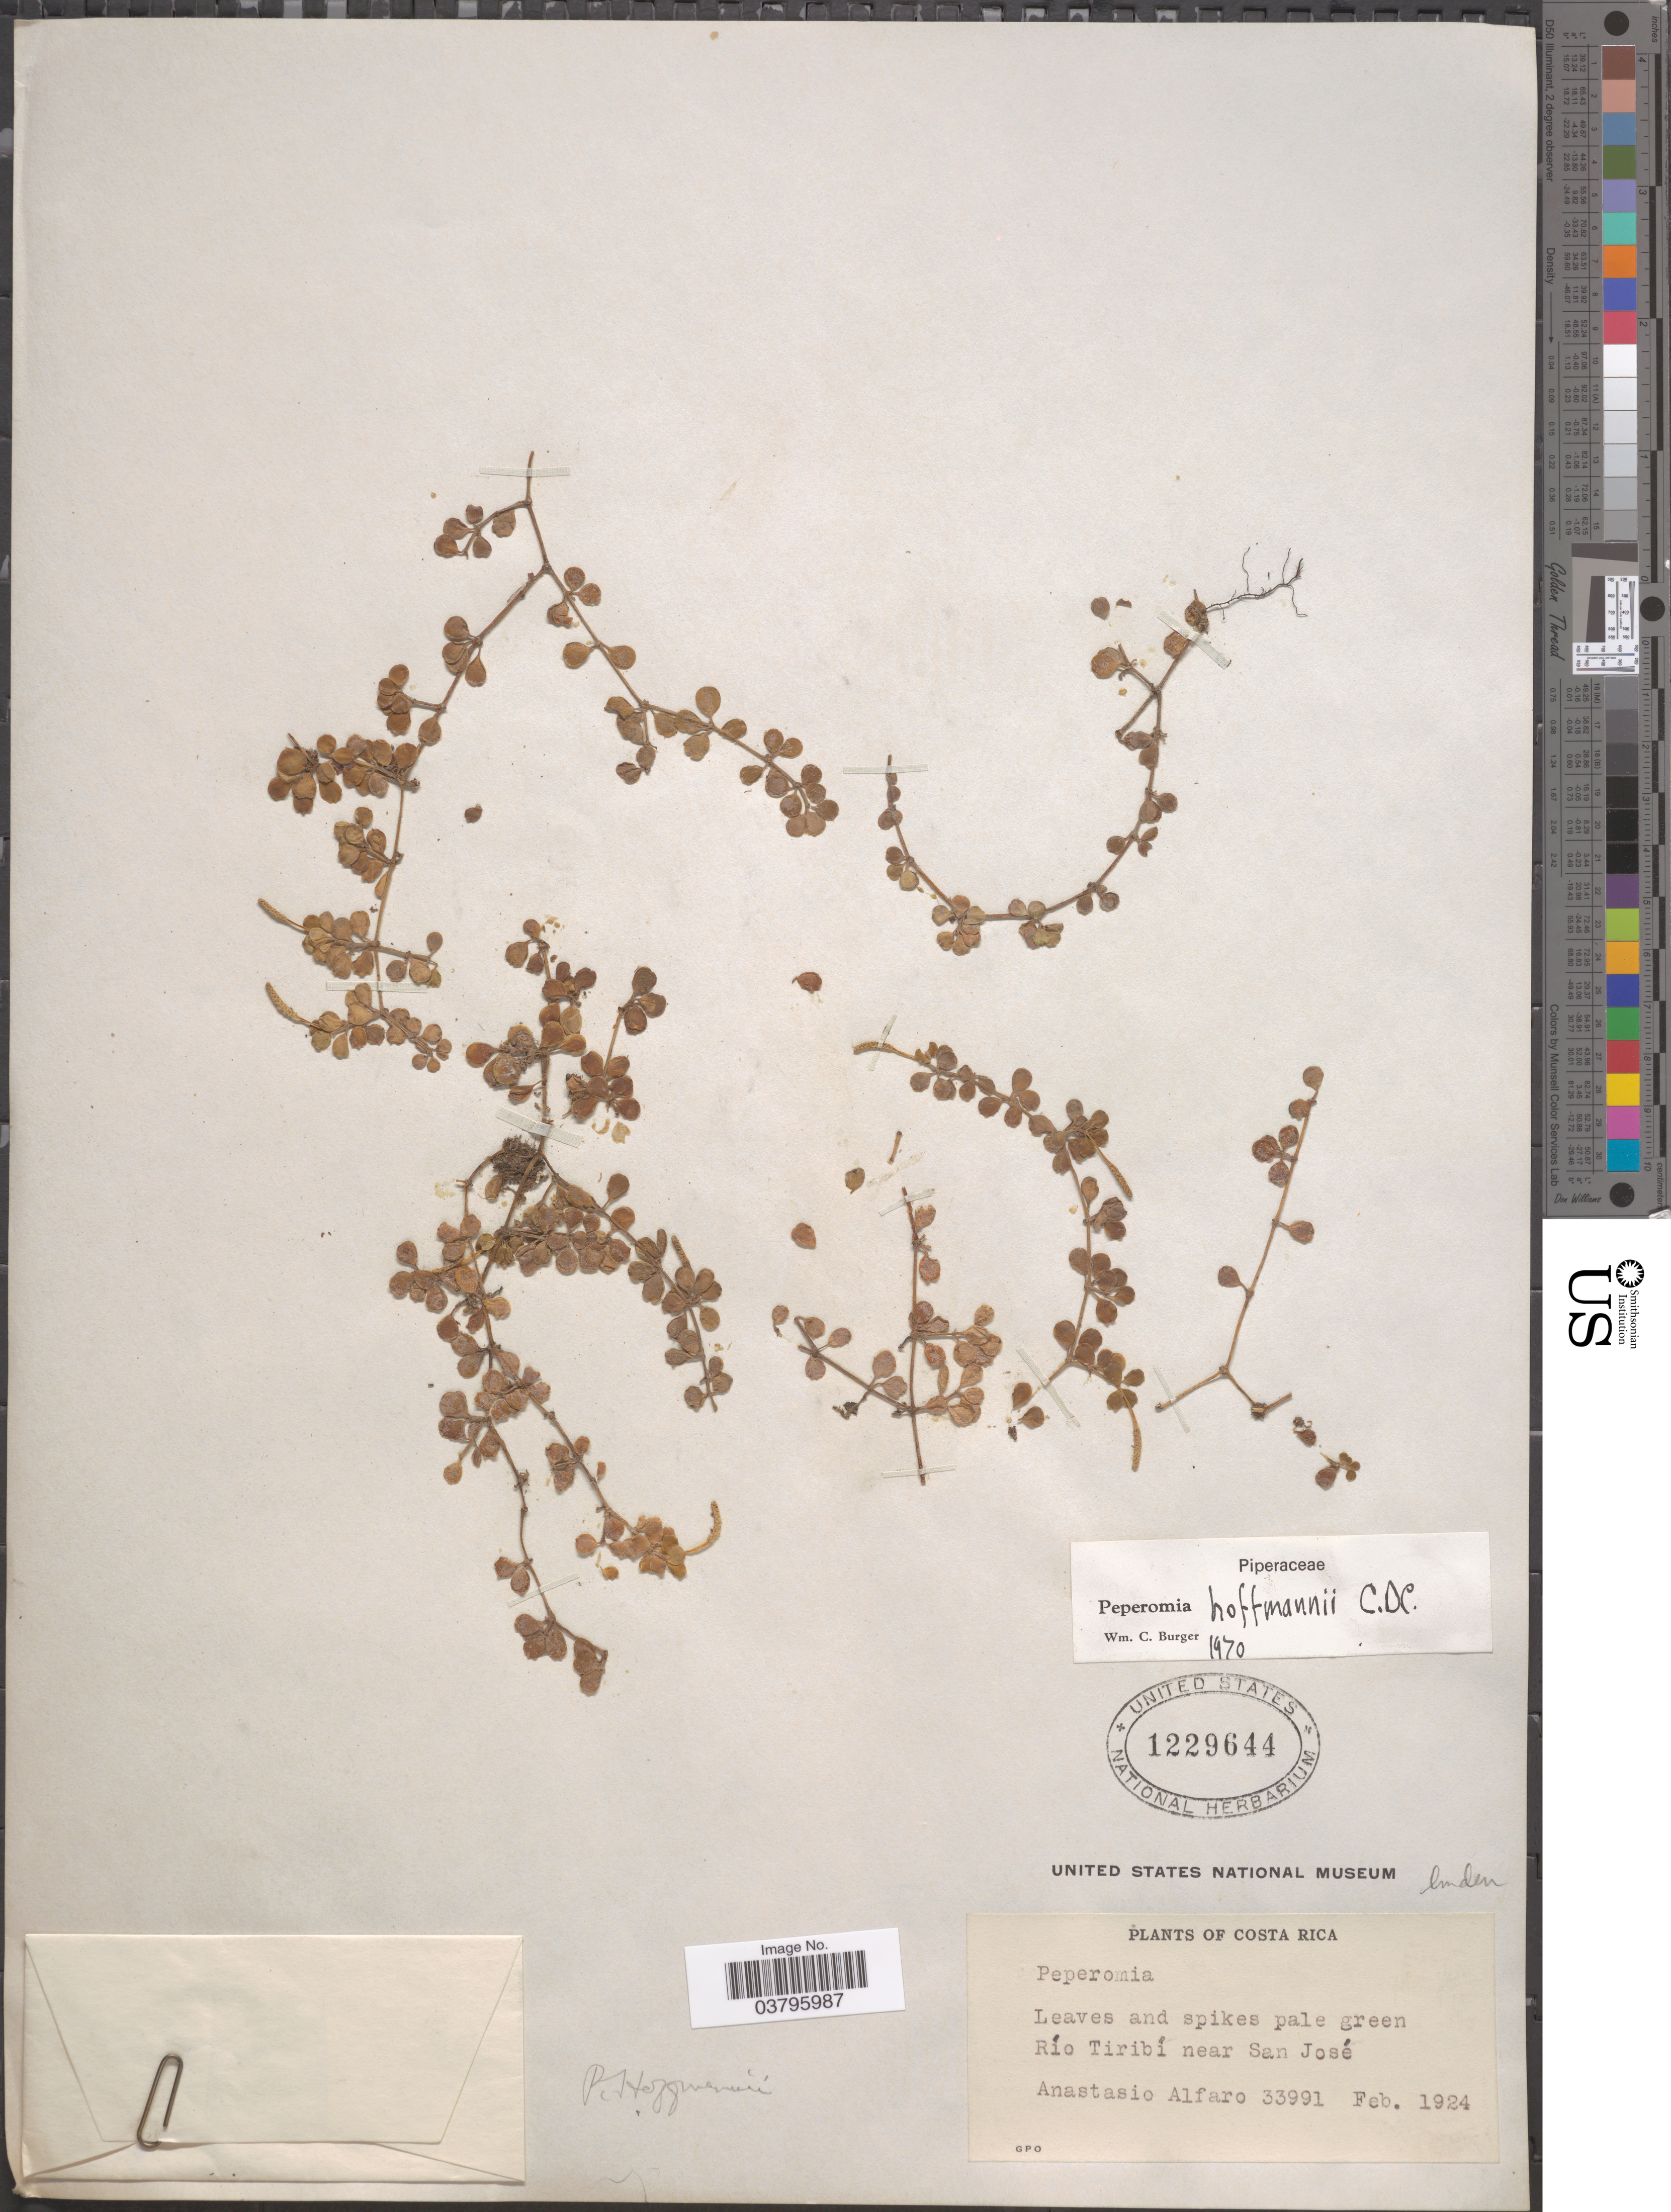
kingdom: Plantae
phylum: Tracheophyta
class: Magnoliopsida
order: Piperales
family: Piperaceae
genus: Peperomia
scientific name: Peperomia hoffmannii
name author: C. DC.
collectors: A. Alfaro Gonzalez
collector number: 33991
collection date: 1924-02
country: Costa Rica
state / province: San José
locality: Río Tiribí near San José.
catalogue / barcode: US 1229644